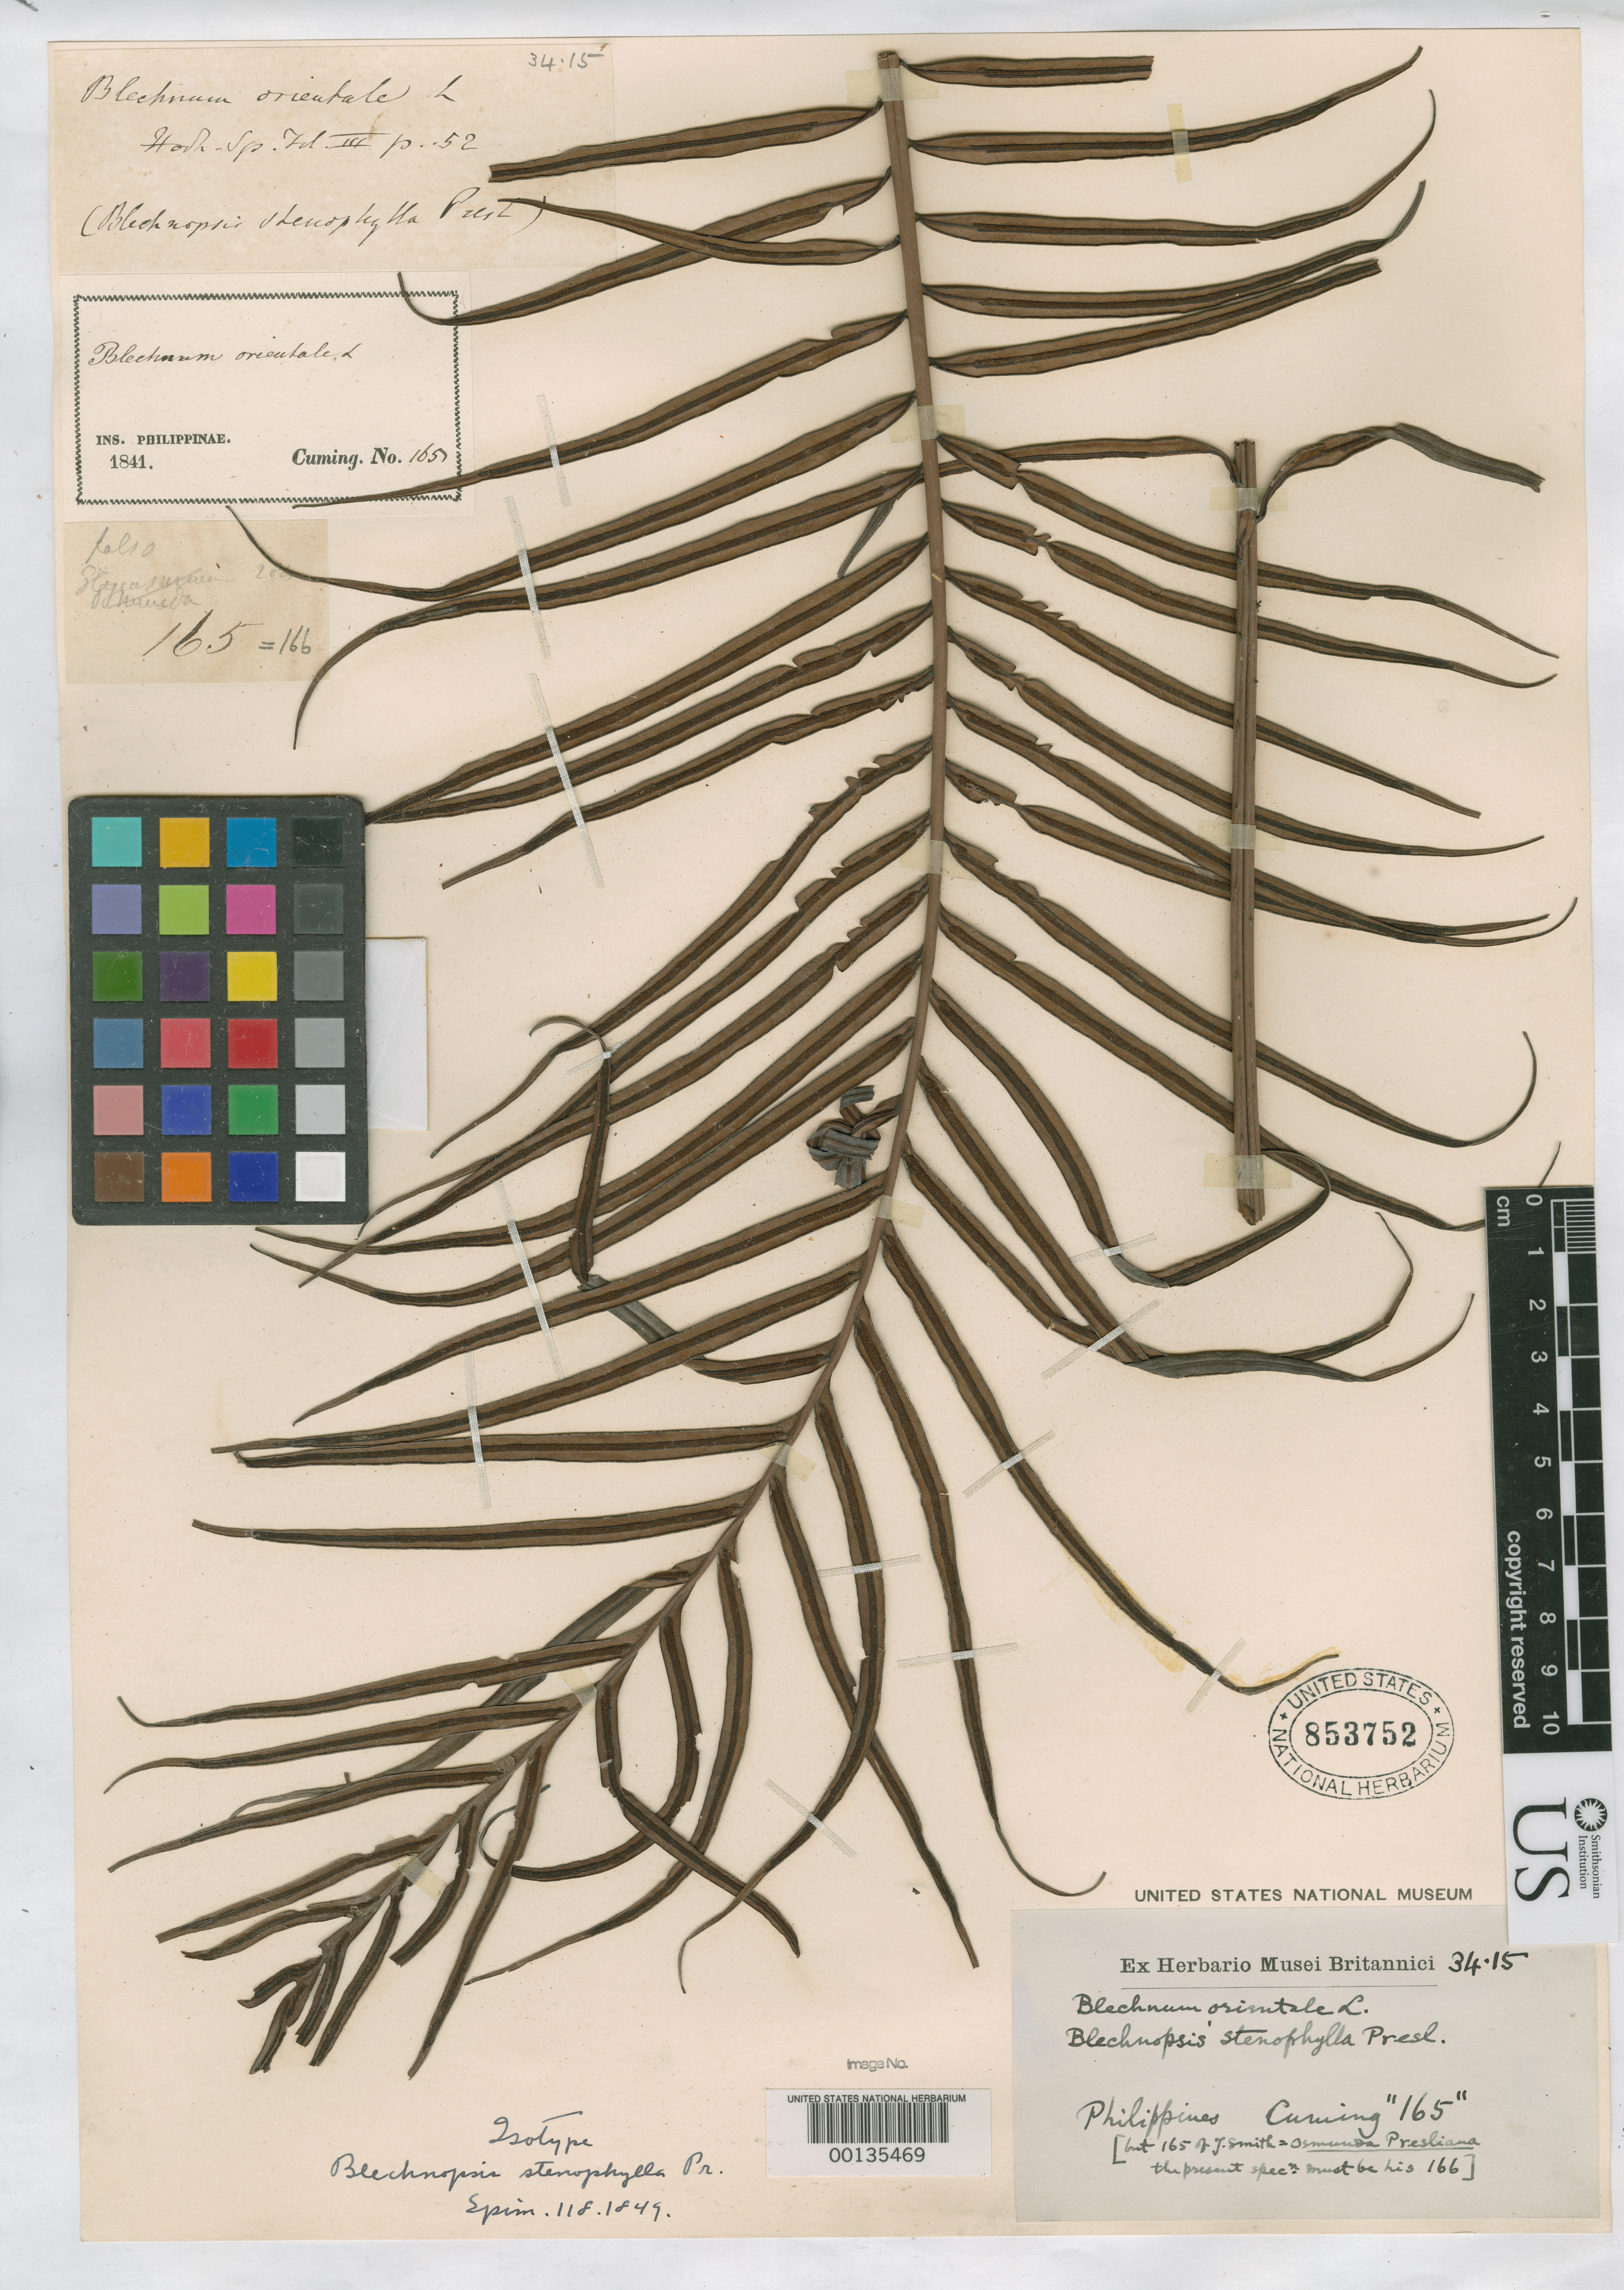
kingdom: Plantae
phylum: Tracheophyta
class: Polypodiopsida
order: Polypodiales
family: Blechnaceae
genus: Blechnopsis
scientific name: Blechnopsis stenophylla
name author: C. Presl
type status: Type Collection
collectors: H. Cuming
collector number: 166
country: Philippines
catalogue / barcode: US 853752